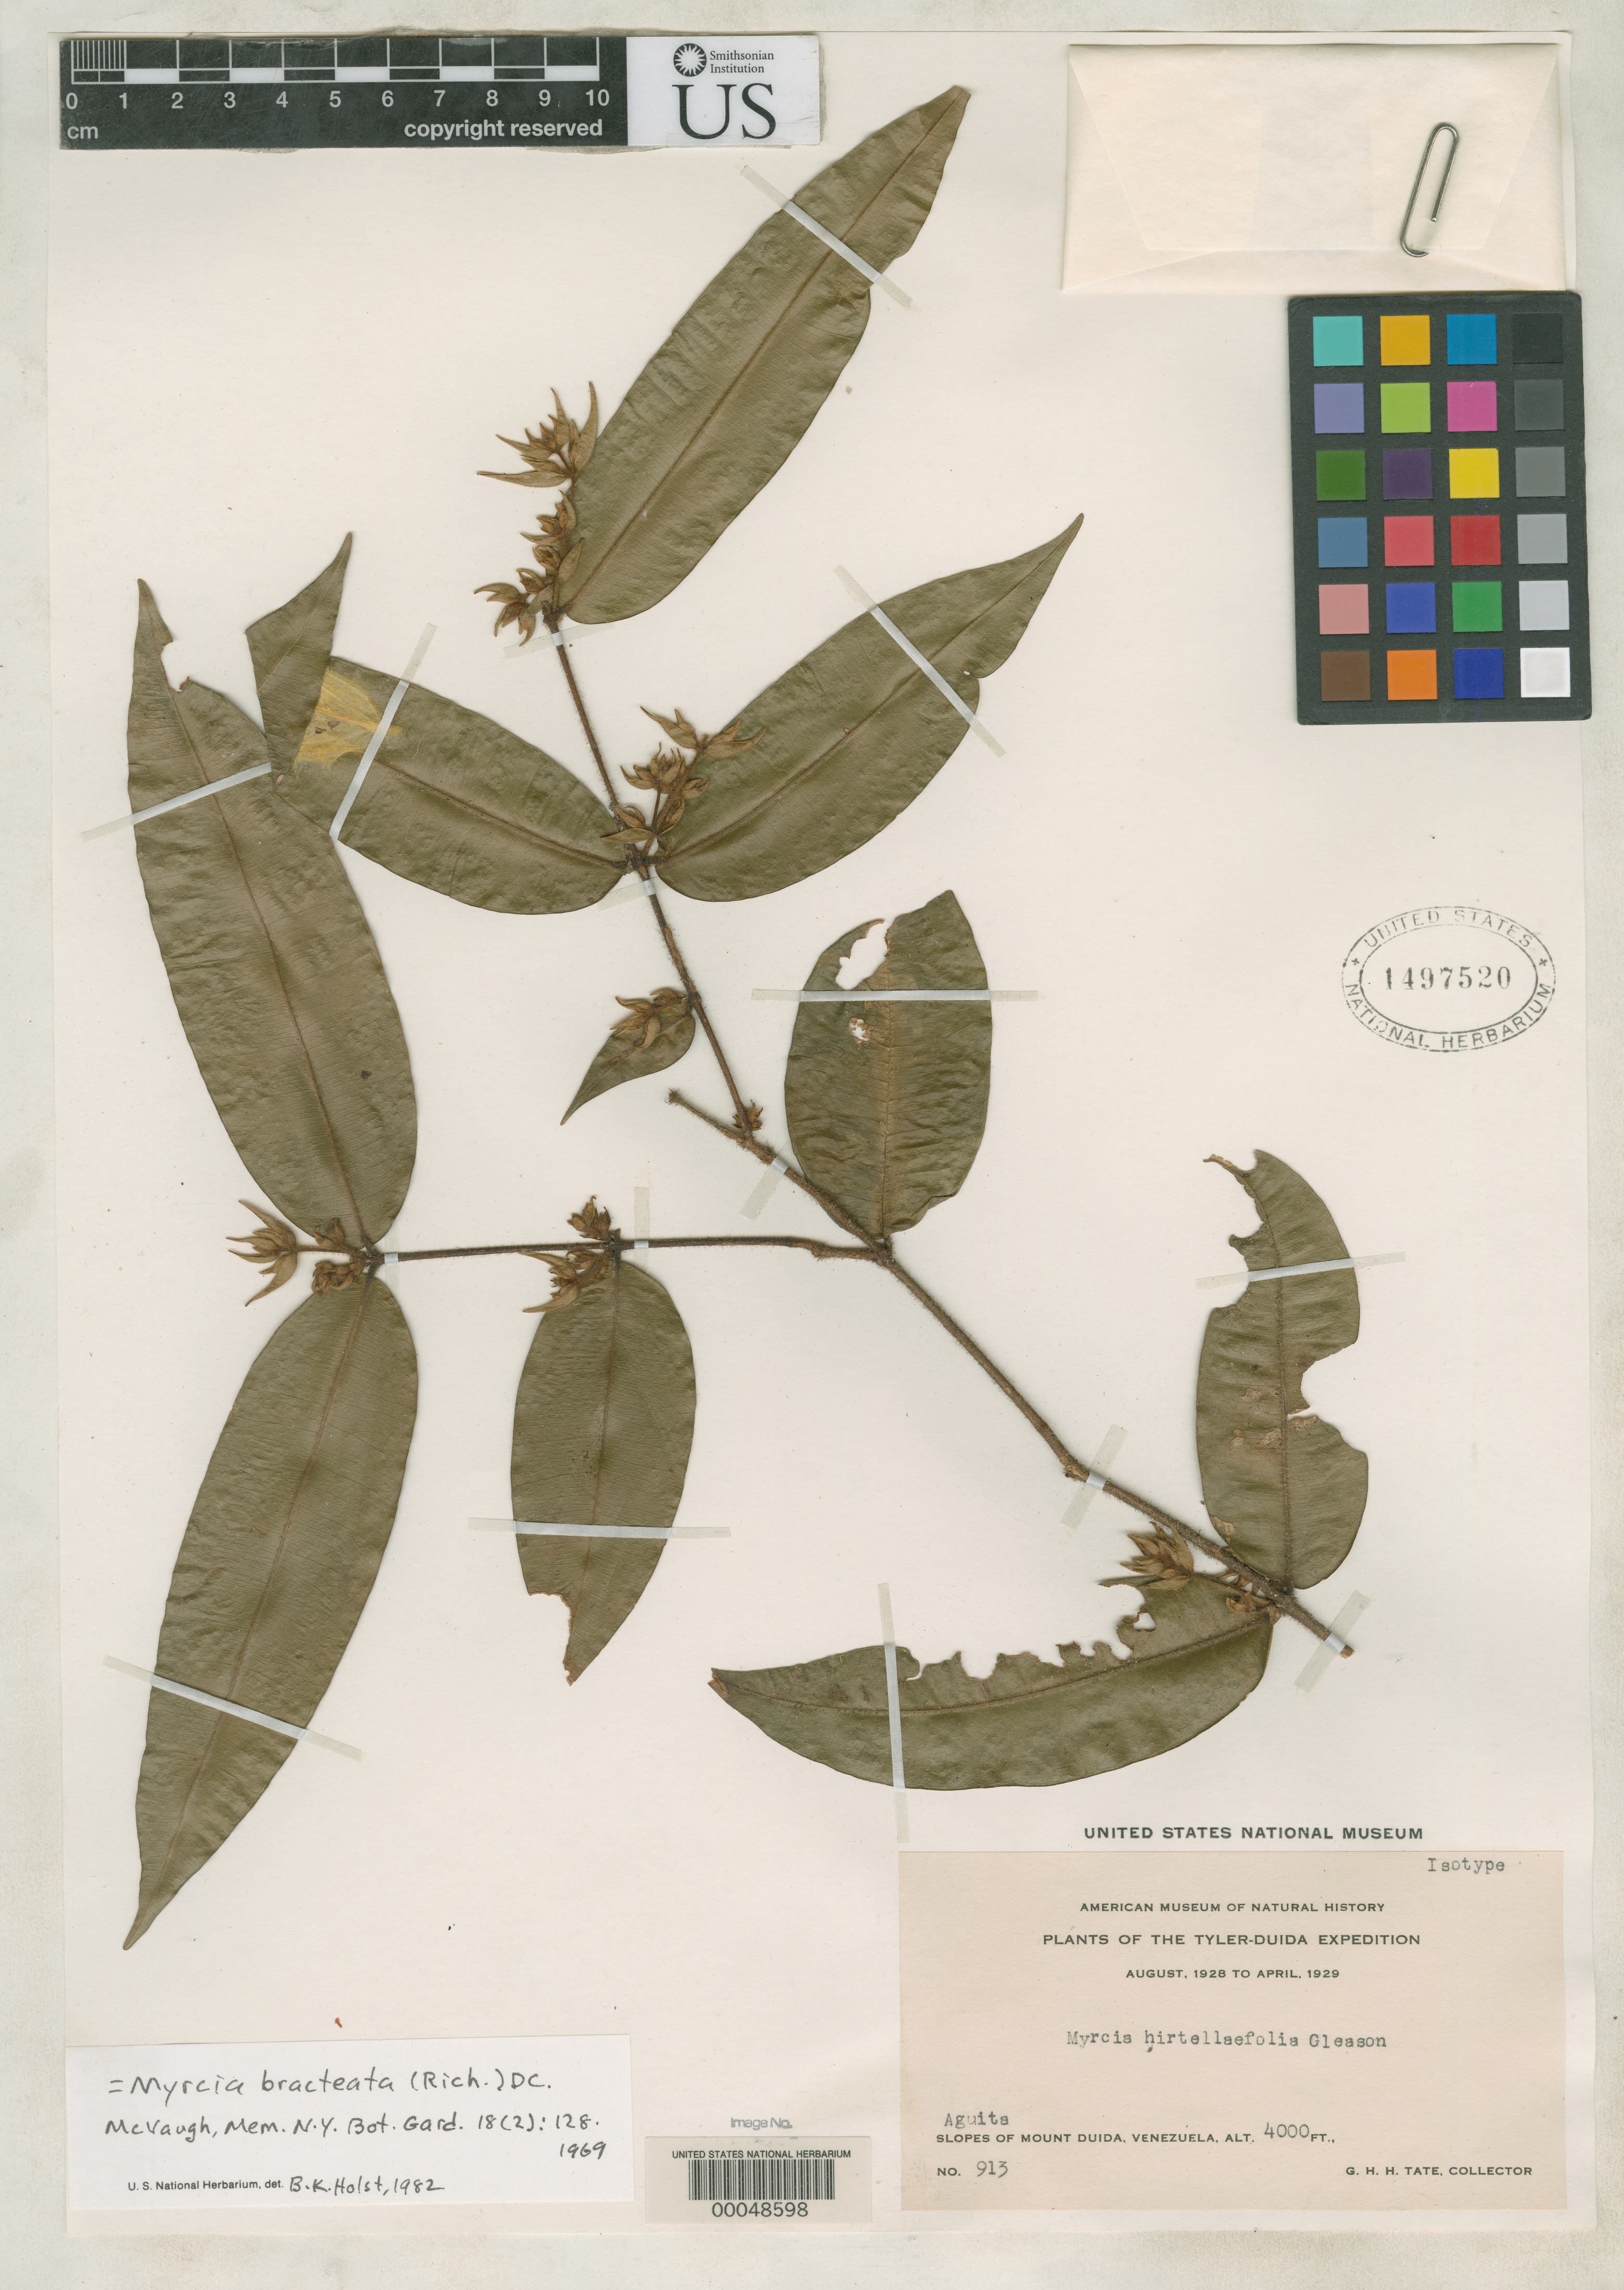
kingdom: Plantae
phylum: Tracheophyta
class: Magnoliopsida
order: Myrtales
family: Myrtaceae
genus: Myrcia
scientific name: Myrcia hirtellaefolia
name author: Gleason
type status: Isotype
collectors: G. H. H.Tate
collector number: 913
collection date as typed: Aug 1928 to -- Apr 1929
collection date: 1928-08/1929-04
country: Venezuela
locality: Mt. Duida.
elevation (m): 1219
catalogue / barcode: US 1497520